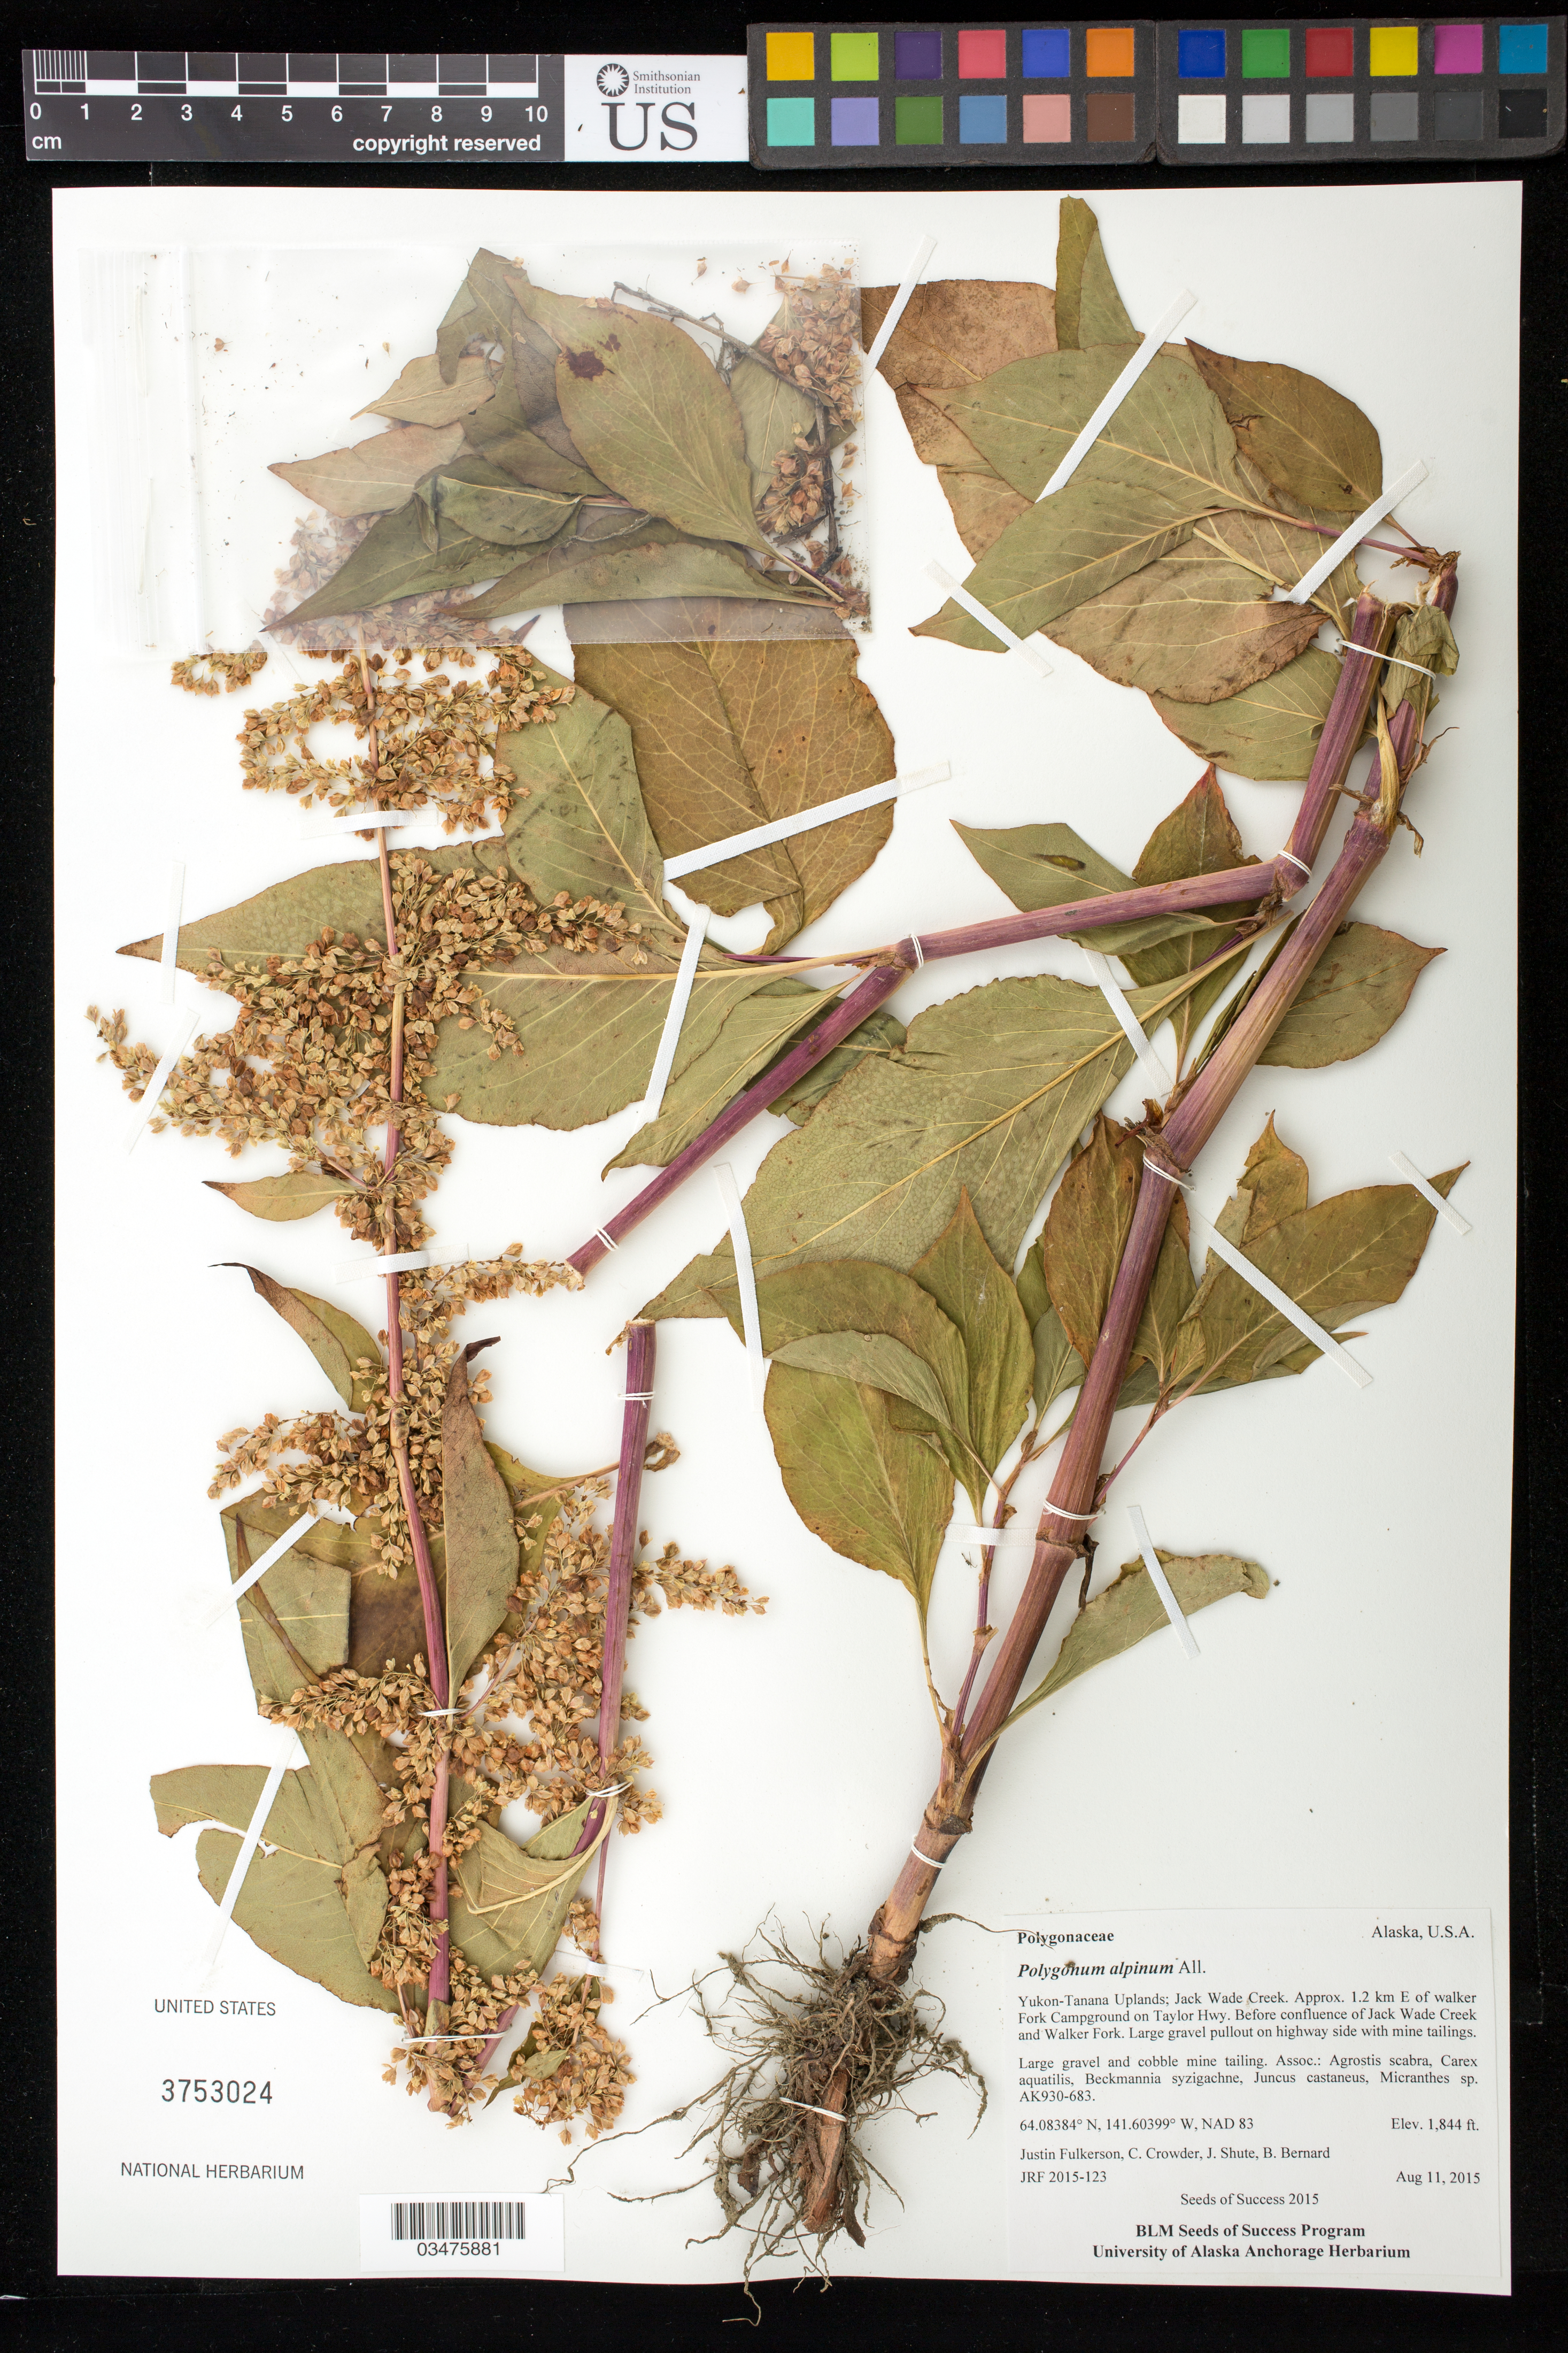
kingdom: Plantae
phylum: Tracheophyta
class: Magnoliopsida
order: Caryophyllales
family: Polygonaceae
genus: Polygonum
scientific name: Polygonum alpinum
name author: All.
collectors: J. Fulkerson, C. Crowder, J. Shute & B. Bernard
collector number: AK930-683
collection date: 2015-08-11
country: United States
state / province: Alaska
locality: Yukon-Tanana, Jack Wade Creek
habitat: Large gravel and cobble mine tailings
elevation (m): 562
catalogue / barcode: US 3753024